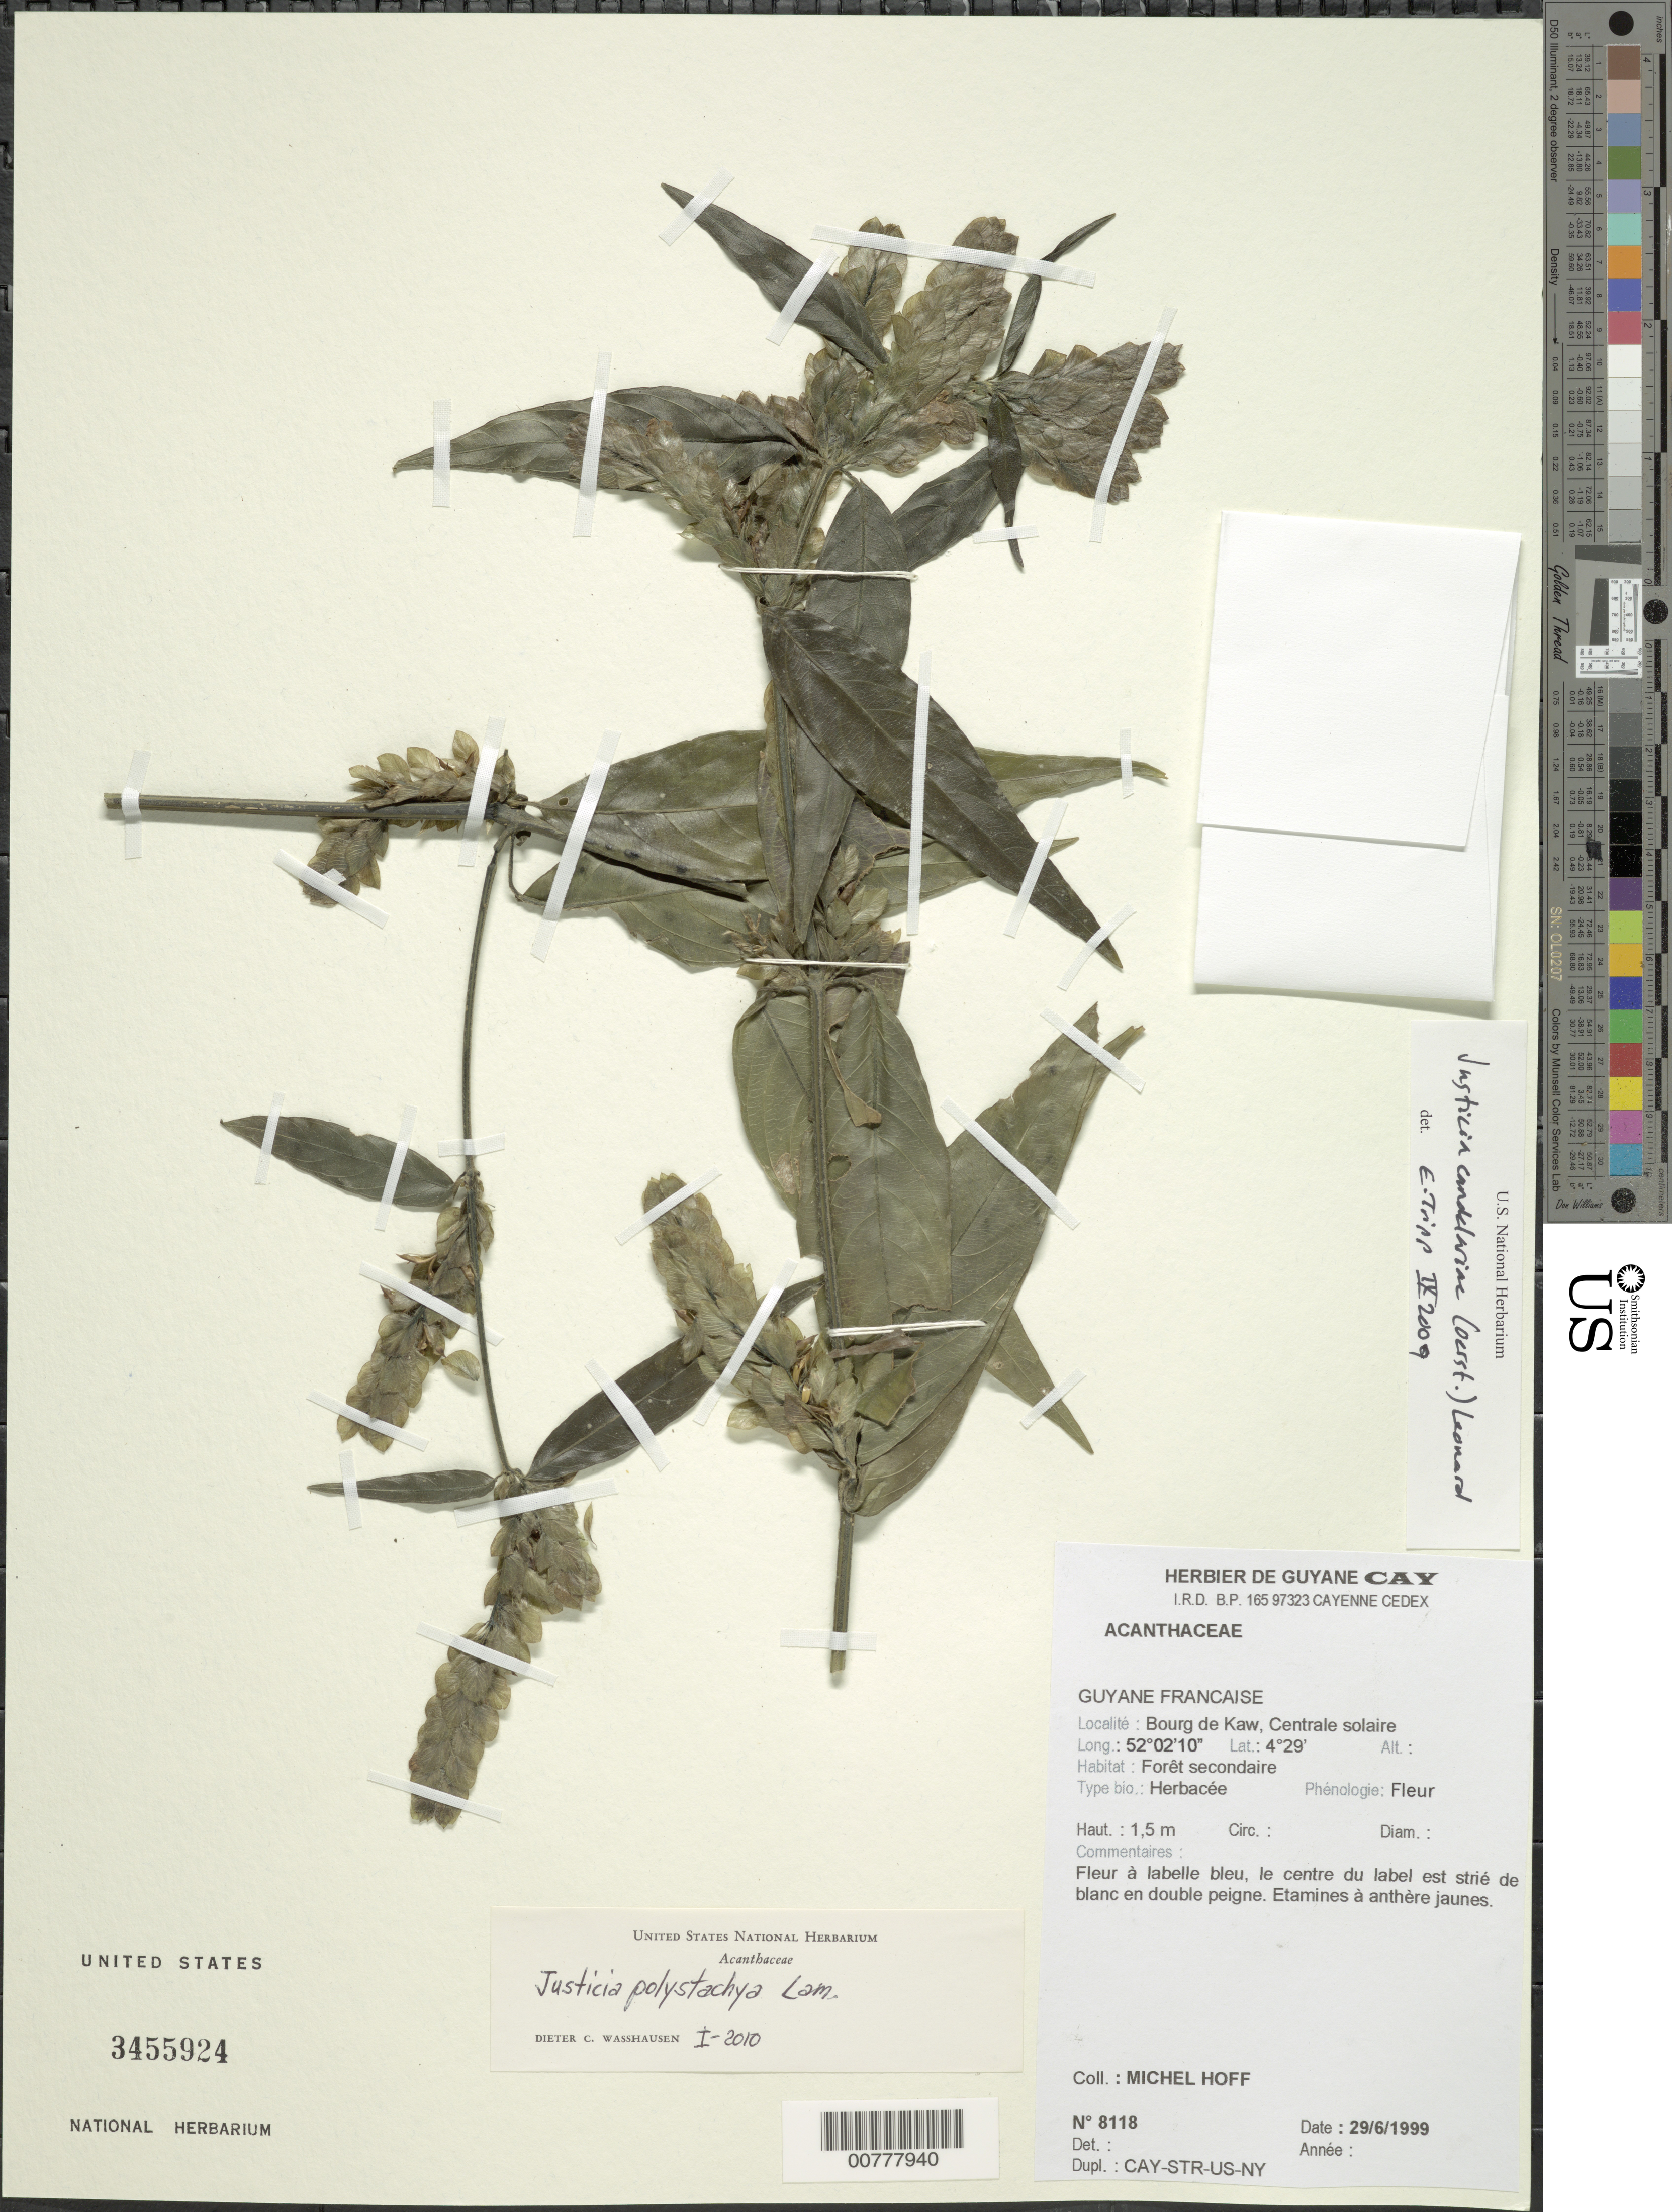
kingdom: Plantae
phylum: Tracheophyta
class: Magnoliopsida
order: Lamiales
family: Acanthaceae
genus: Justicia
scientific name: Justicia polystachya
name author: Lam.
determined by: Wasshausen, Dieter C., (BOT), Smithsonian Institution - National Museum of Natural History (UNITED STATES)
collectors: M. Hoff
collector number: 8118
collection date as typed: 29-Jun-99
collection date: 1999-06-29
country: French Guiana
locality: Bourg de Kaw, centrale solaire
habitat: Forêt secondaire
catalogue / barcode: US 3455924